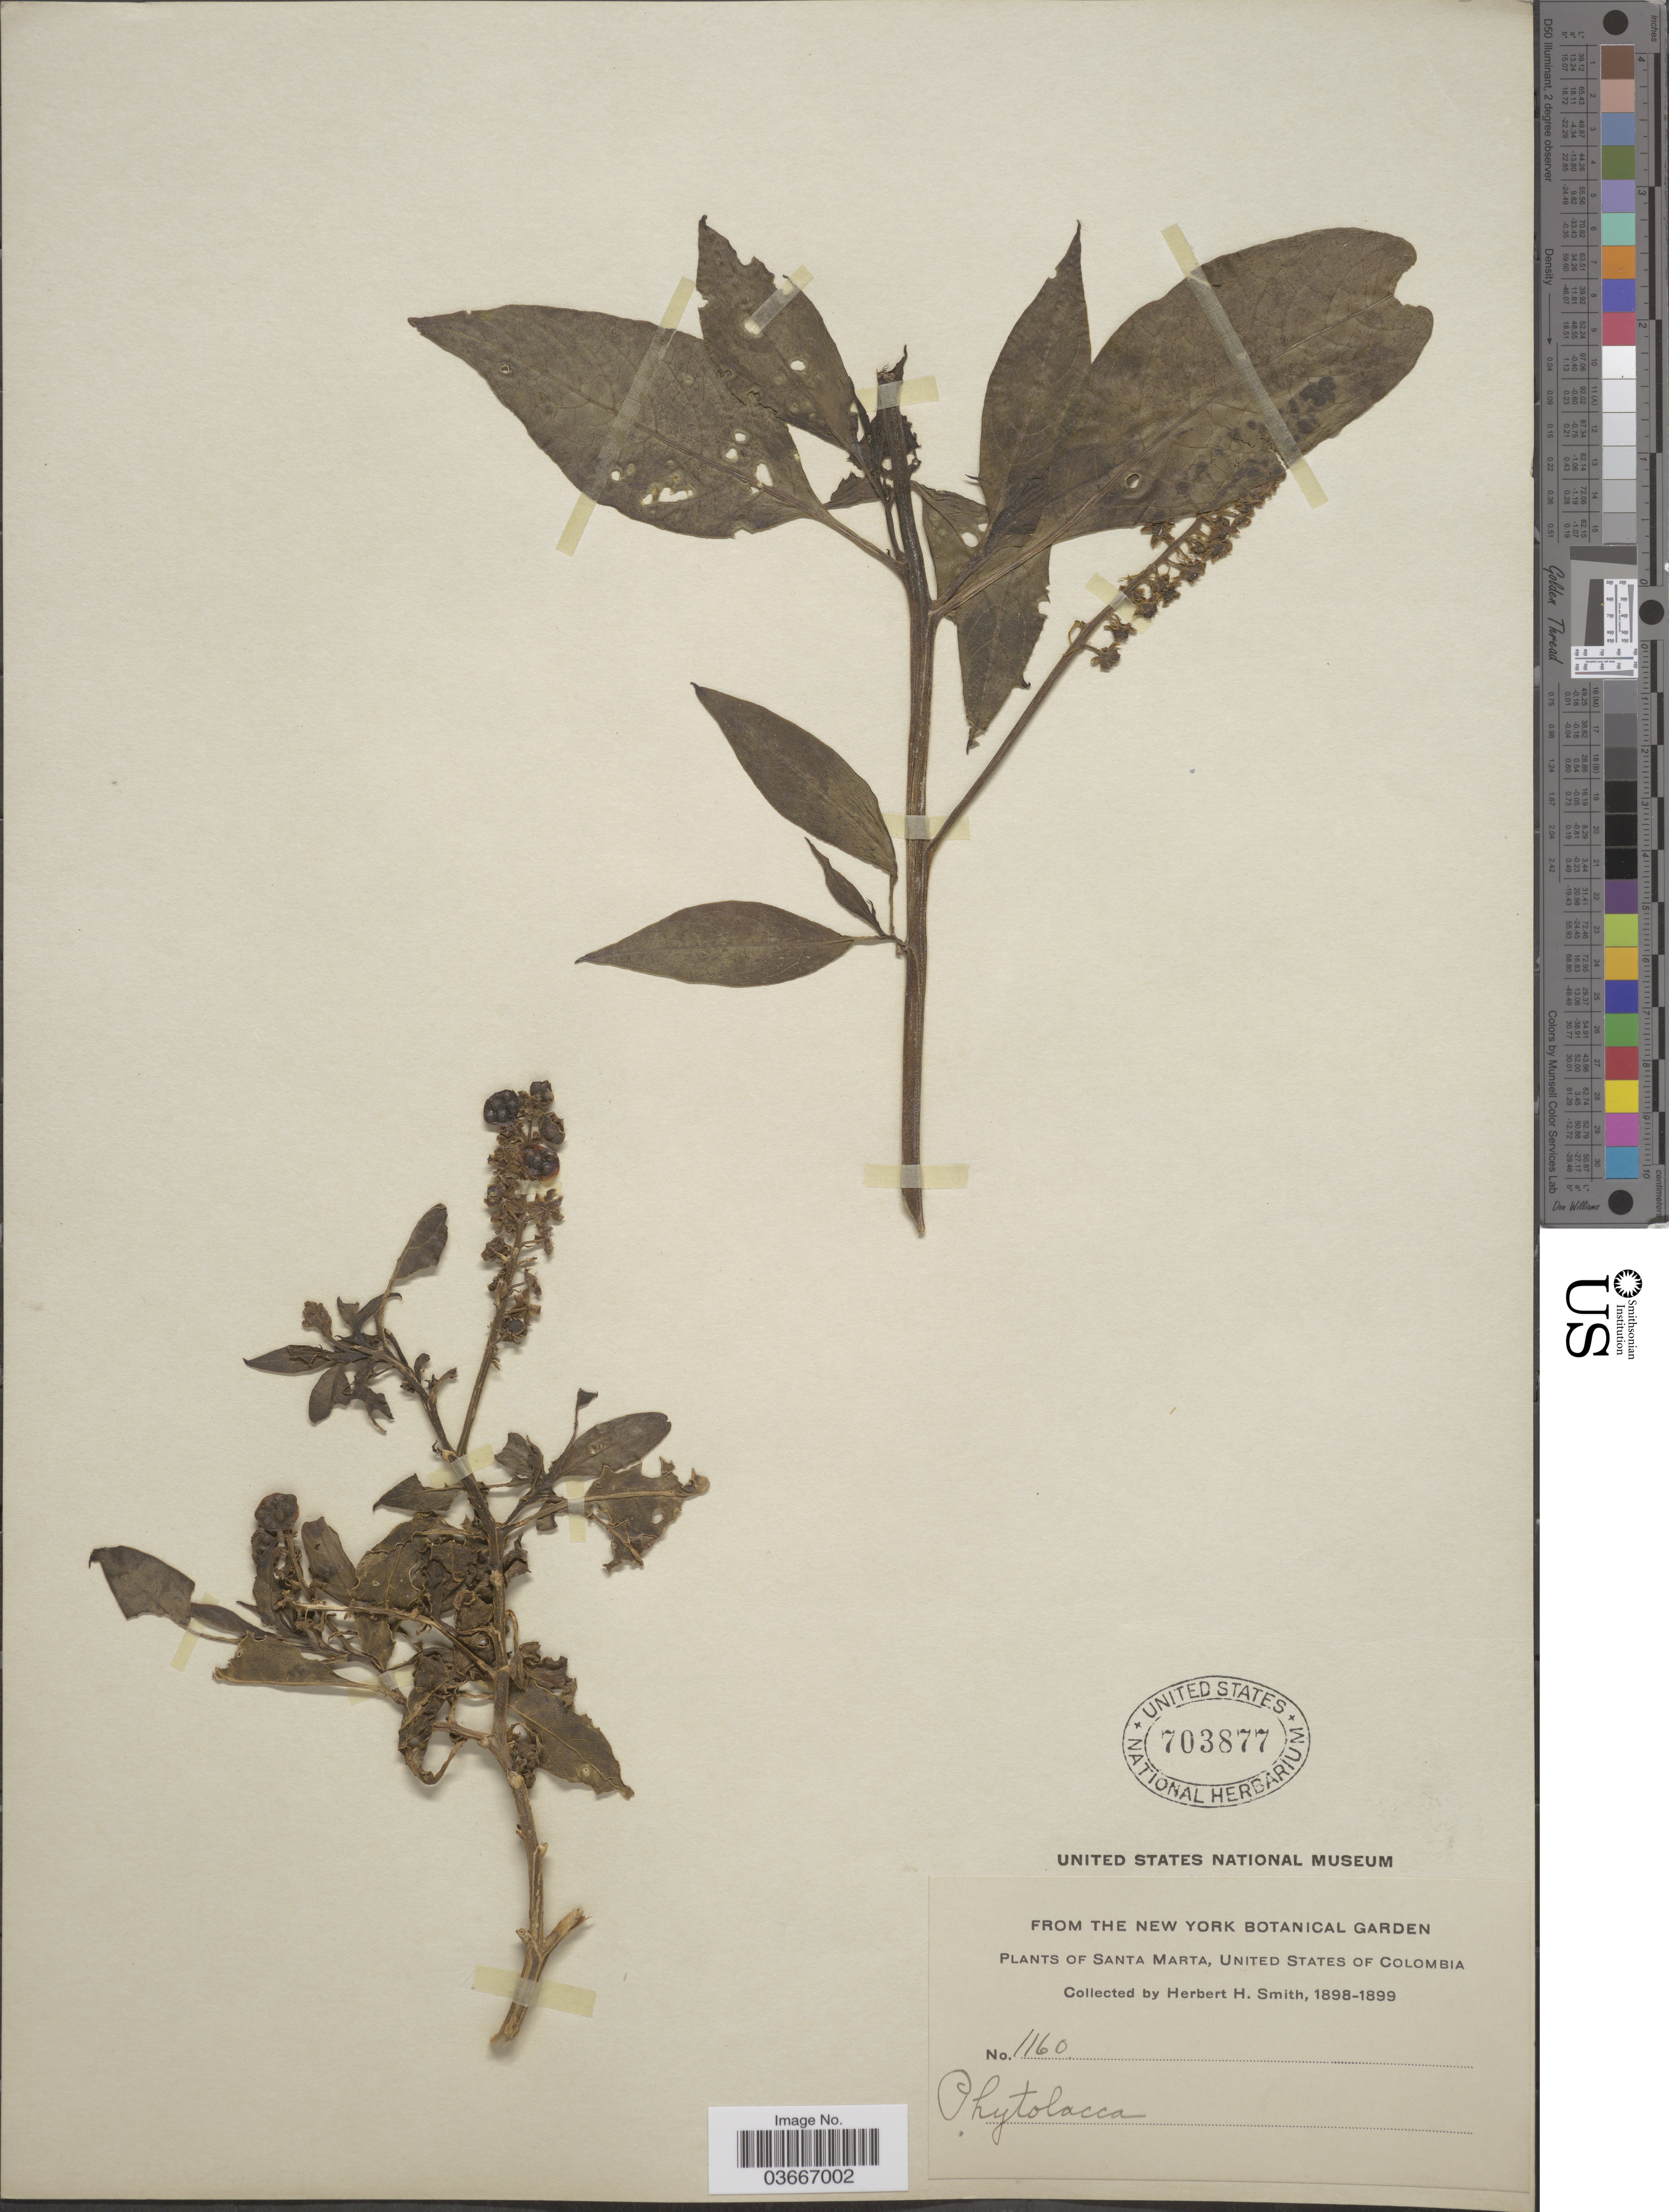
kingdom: Plantae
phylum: Tracheophyta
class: Magnoliopsida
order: Caryophyllales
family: Phytolaccaceae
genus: Phytolacca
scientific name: Phytolacca rugosa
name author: A. Braun & C.D. Bouché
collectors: Herbert H. Smith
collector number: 1160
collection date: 1898/1899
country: Colombia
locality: Santa Marta, United States of Colombia.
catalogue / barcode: US 703877